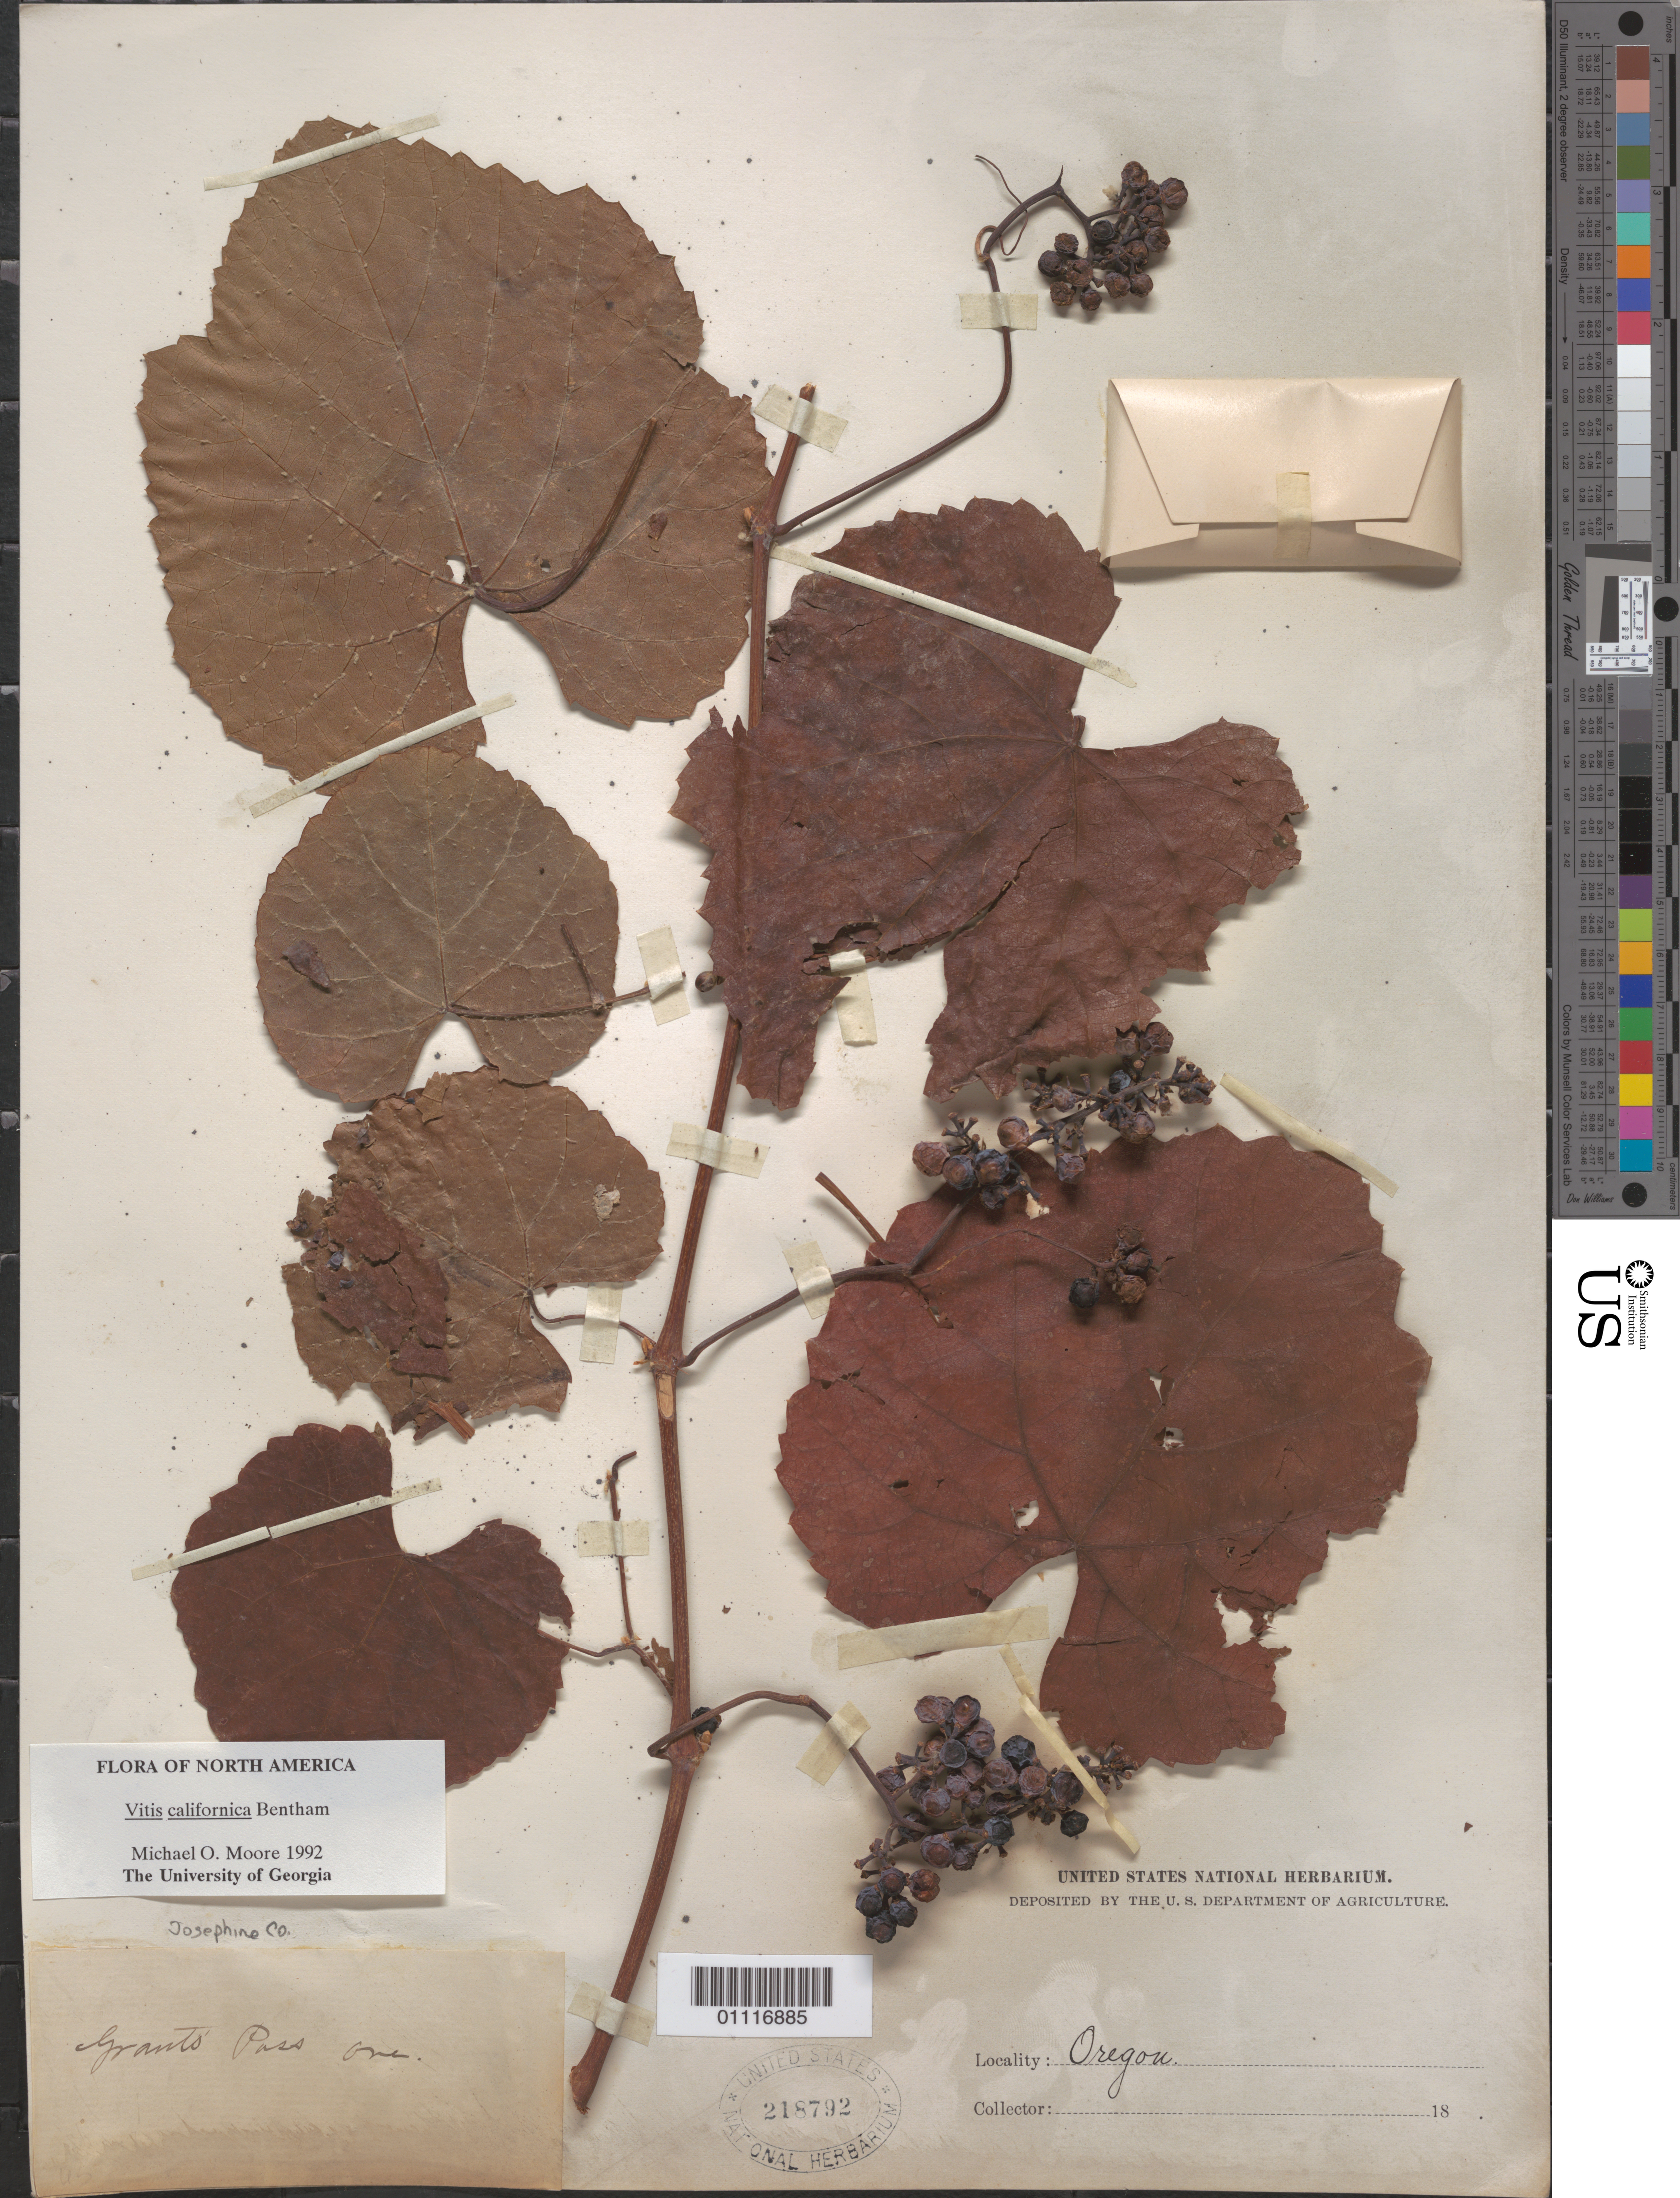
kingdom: Plantae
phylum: Tracheophyta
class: Magnoliopsida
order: Vitales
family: Vitaceae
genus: Vitis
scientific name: Vitis californica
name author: Benth.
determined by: Moore, M. O.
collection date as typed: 18--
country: United States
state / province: Oregon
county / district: Josephine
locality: Grant's Pass Ore.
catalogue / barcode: US 218792